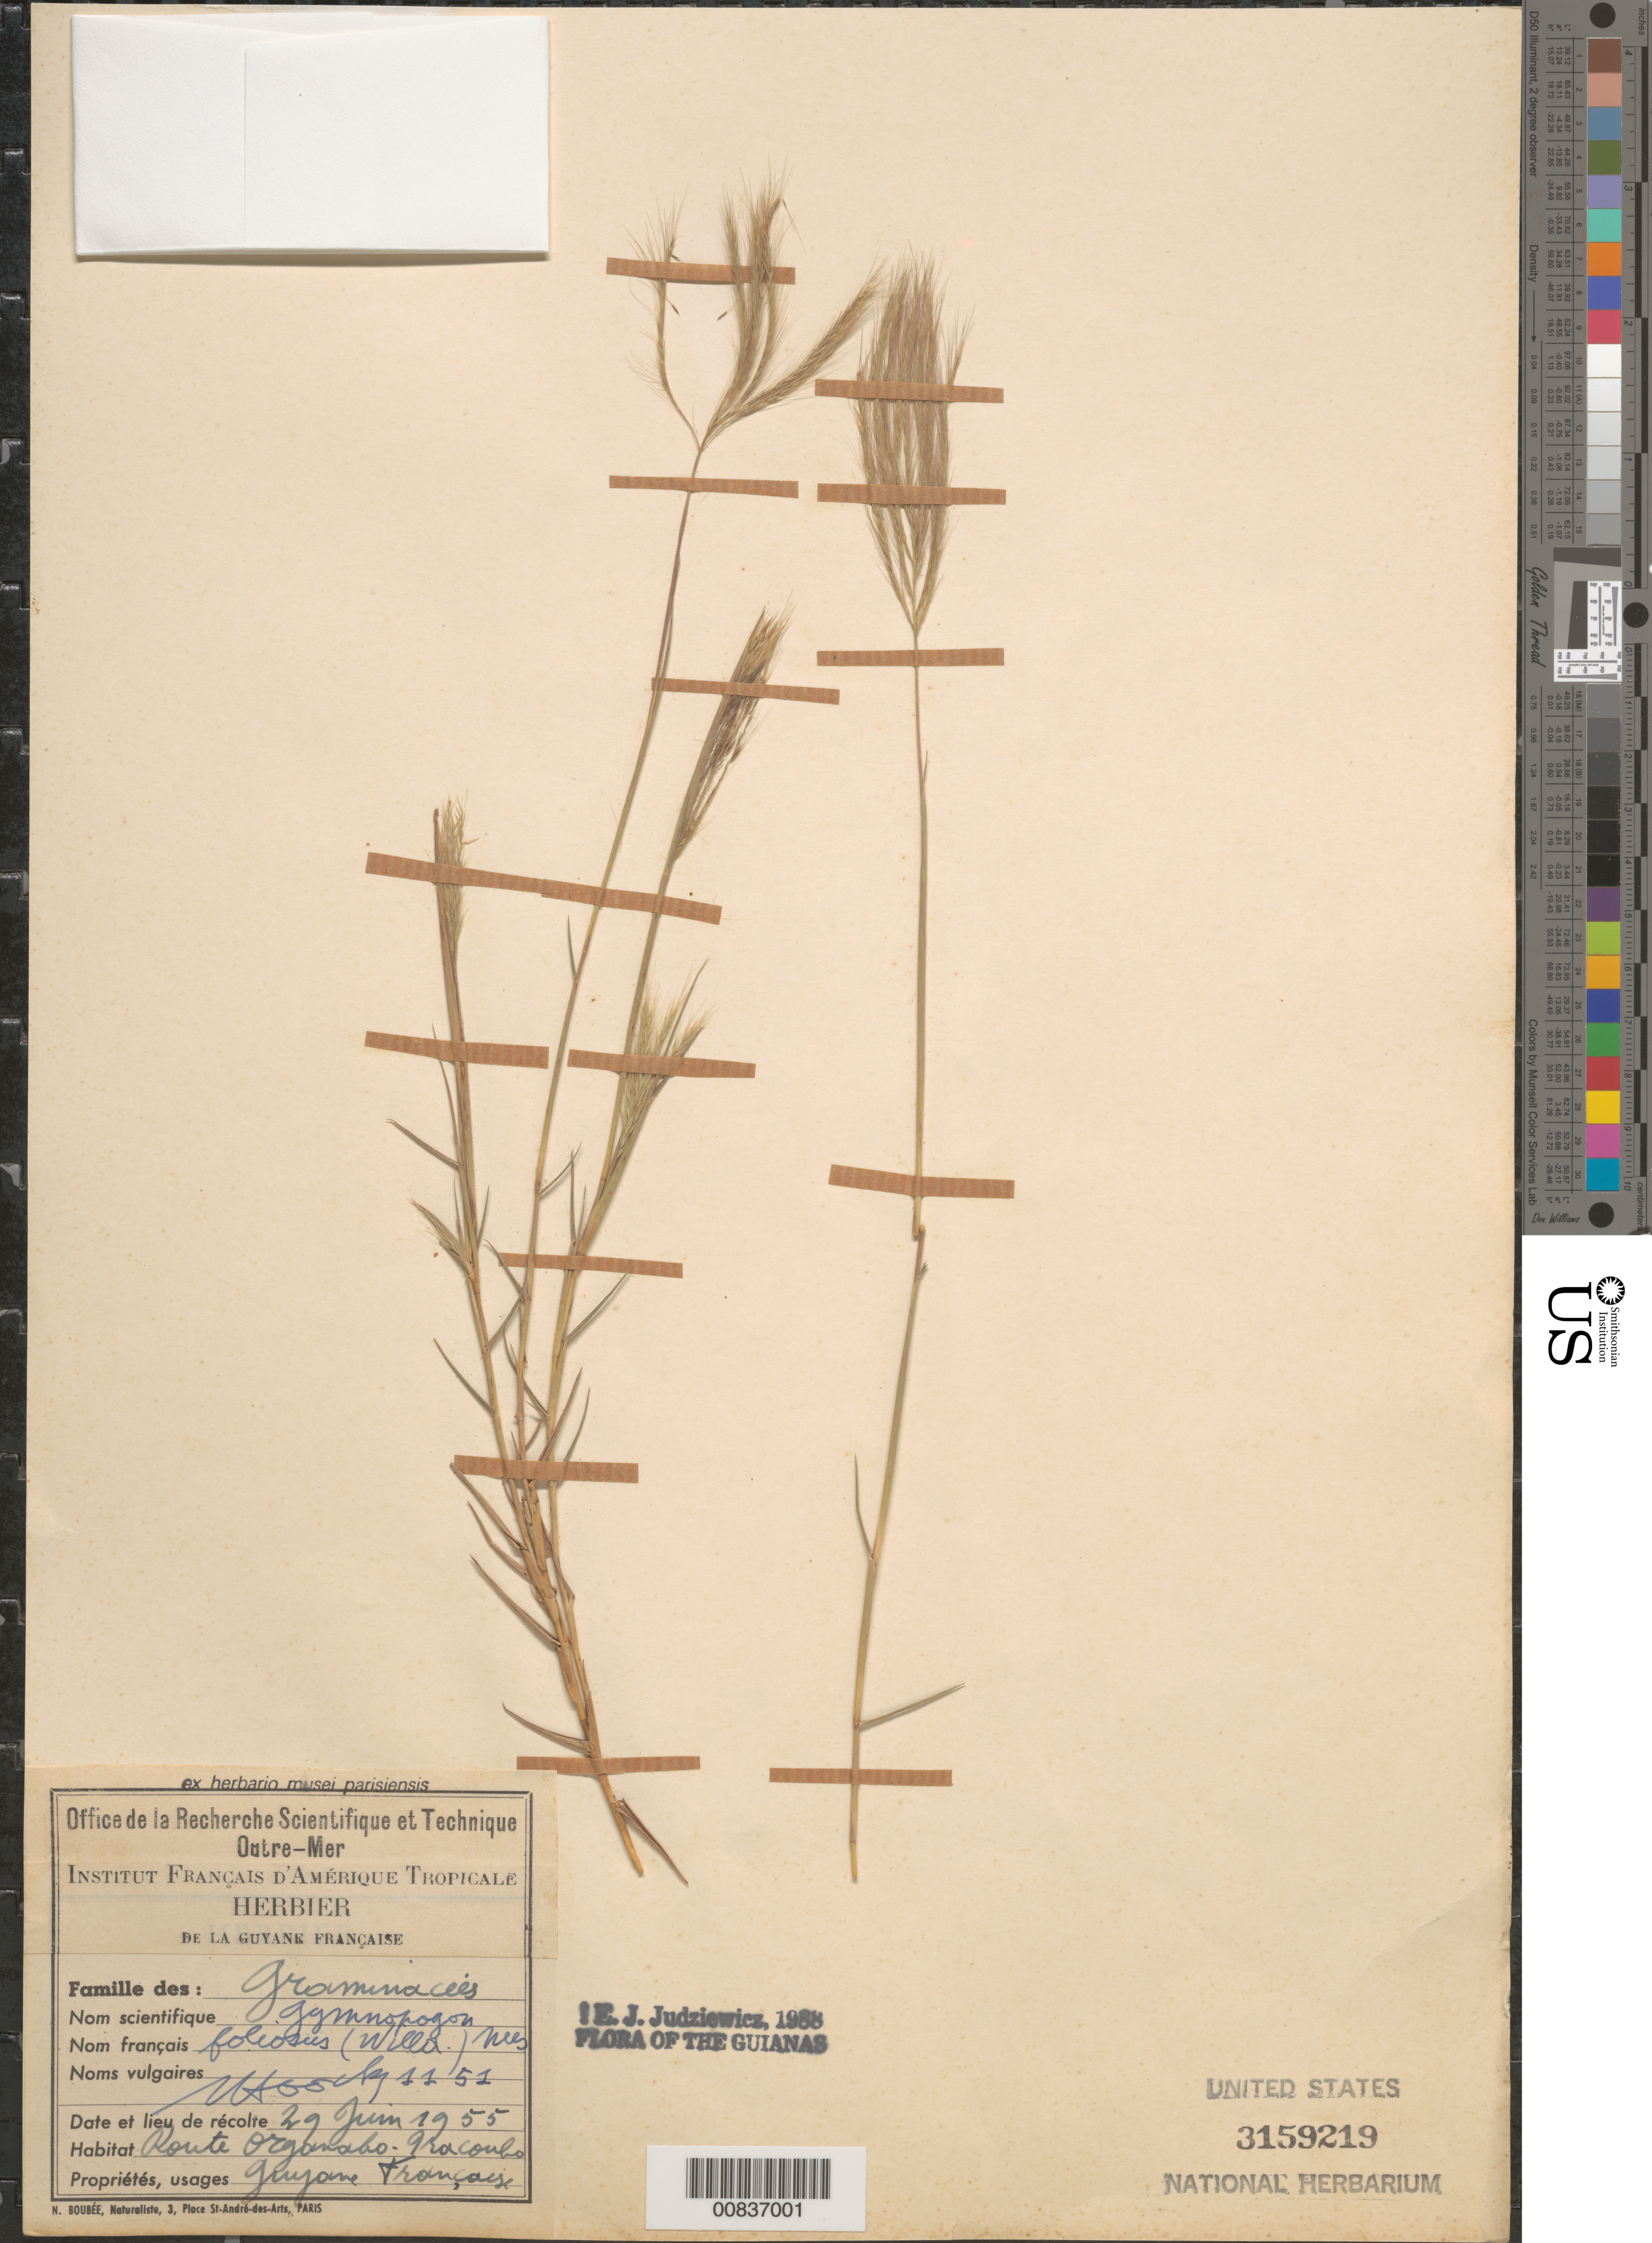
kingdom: Plantae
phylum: Tracheophyta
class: Liliopsida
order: Poales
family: Poaceae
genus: Gymnopogon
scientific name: Gymnopogon foliosus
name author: (Willd.) Nees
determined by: Judziewicz, E. J.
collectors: J. Hoock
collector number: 1151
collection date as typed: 29-Jun-55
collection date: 1955-06-29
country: French Guiana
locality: Route de Organabo-Iracoubo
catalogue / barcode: US 3159219